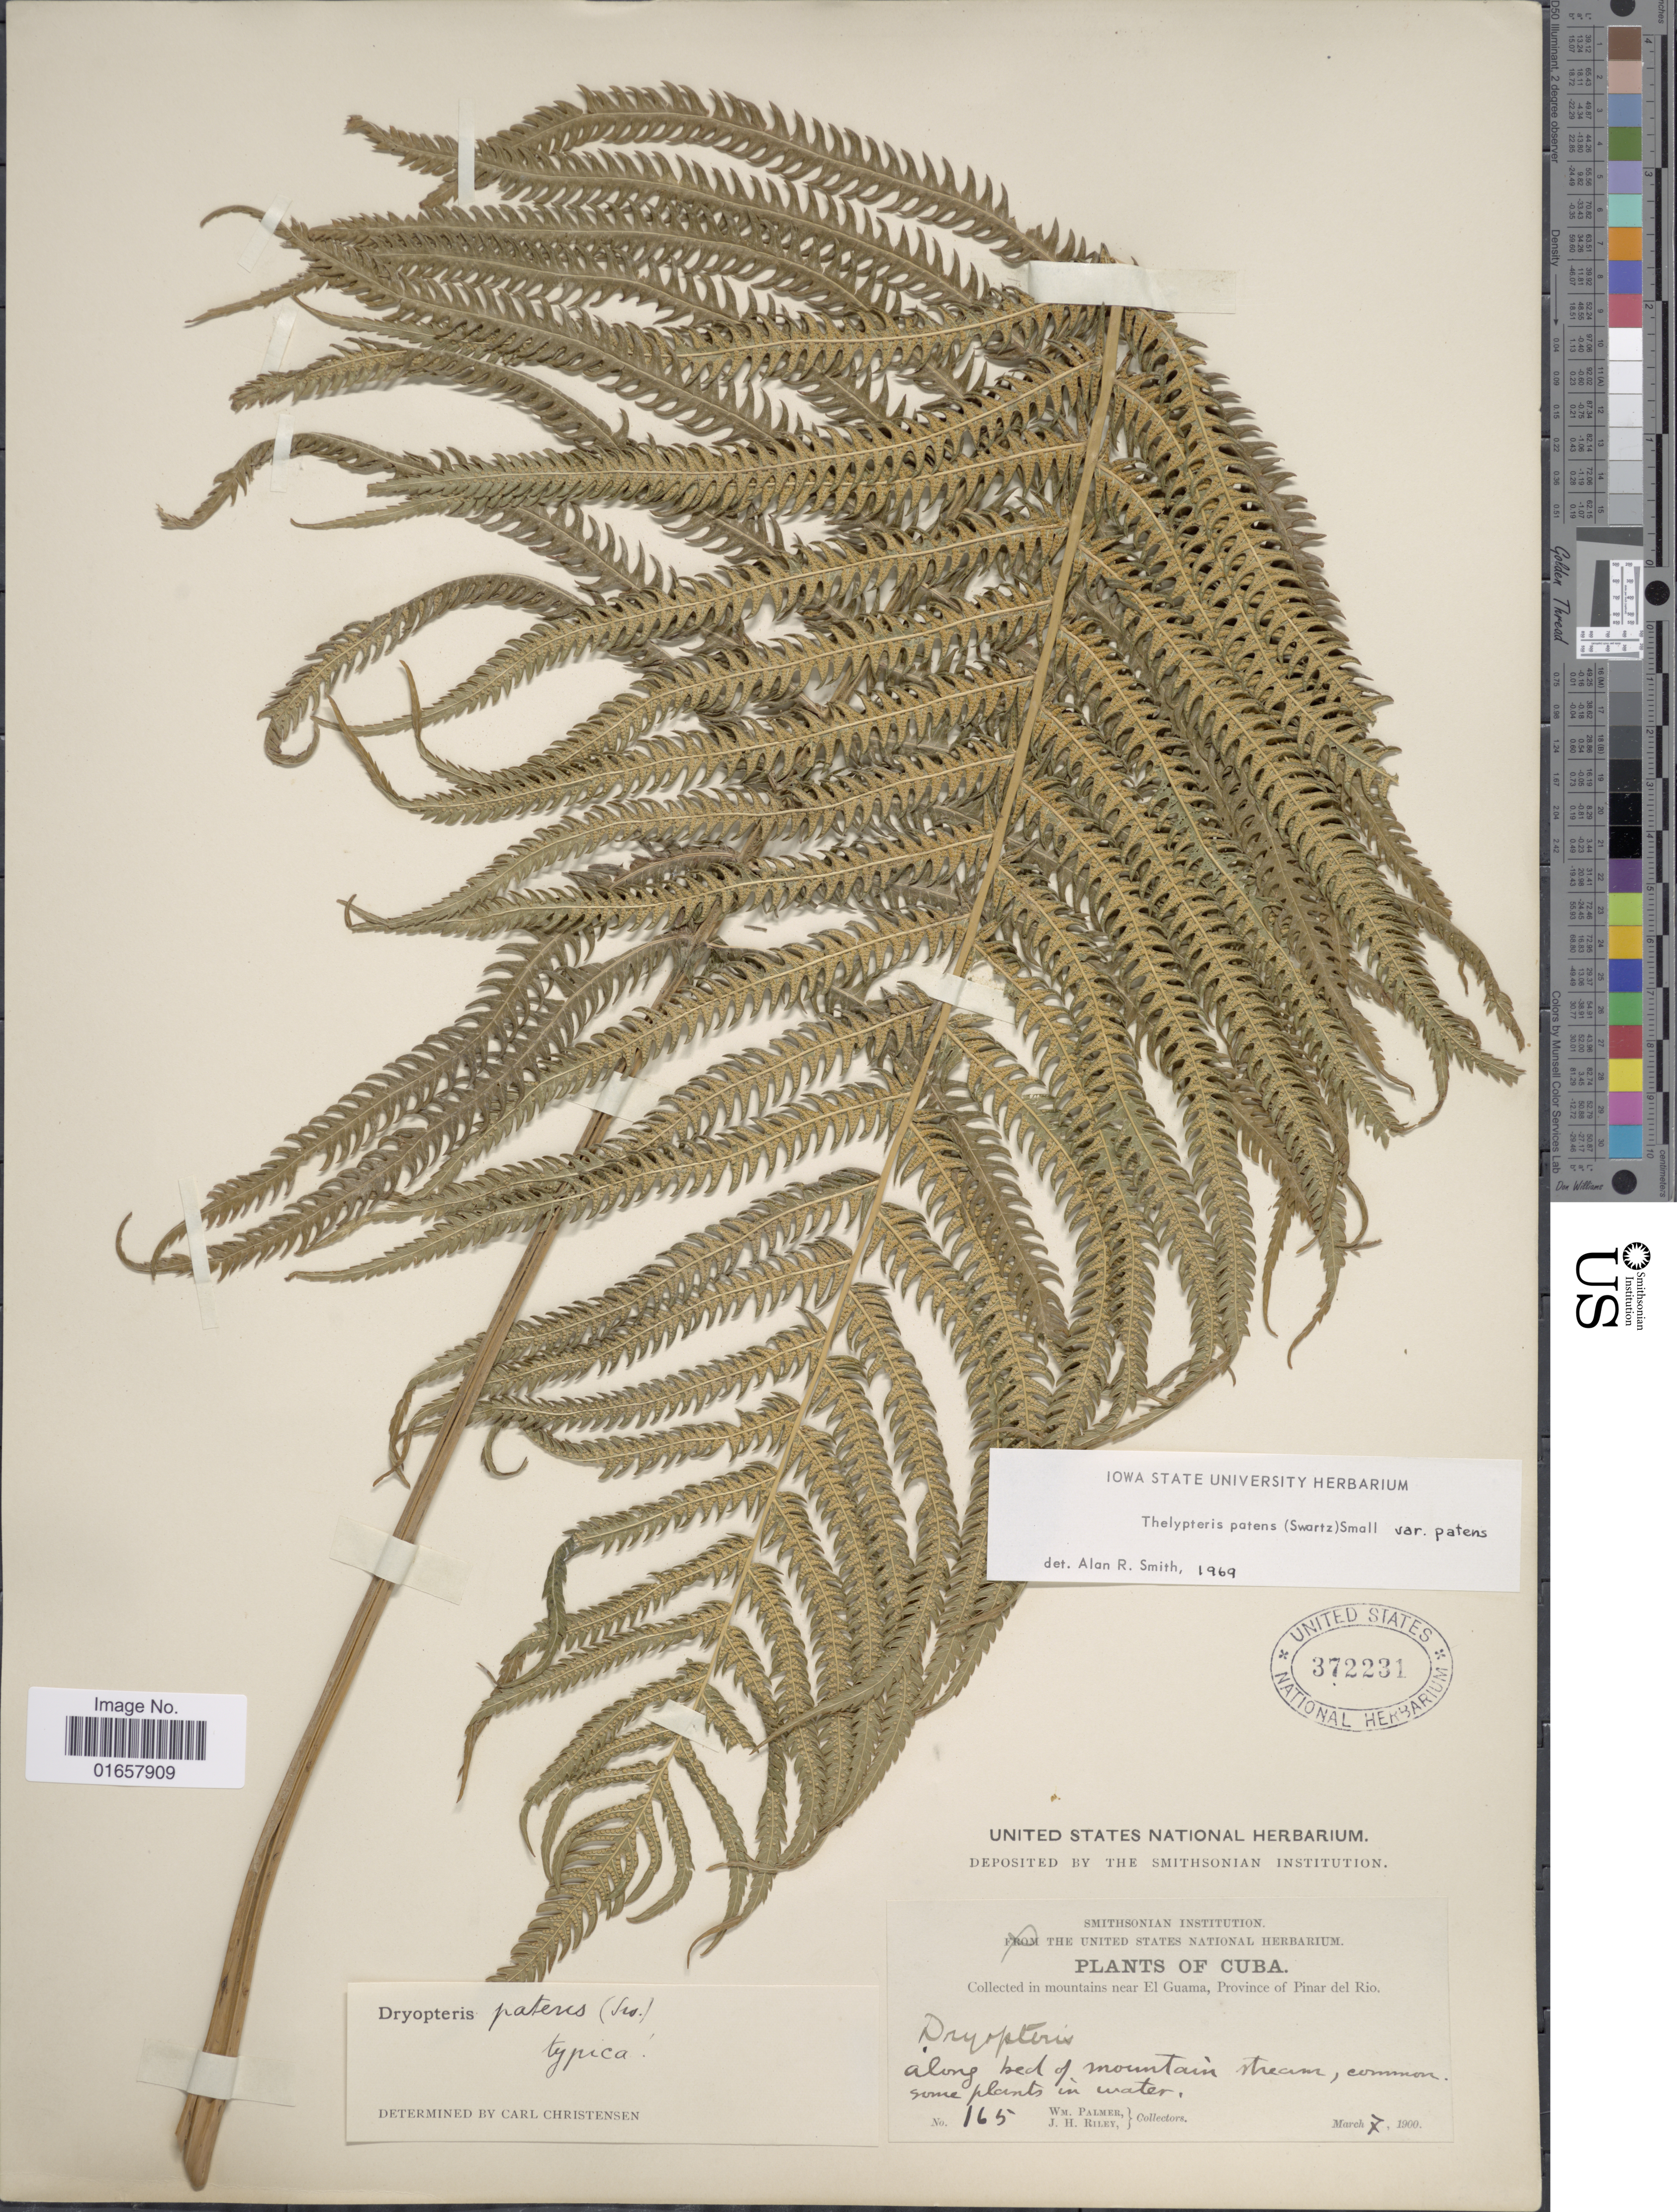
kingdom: Plantae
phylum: Tracheophyta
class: Polypodiopsida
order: Polypodiales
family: Thelypteridaceae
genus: Christella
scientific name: Christella patens var. patens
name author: (Sw.) Holttum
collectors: W. Palmer & J. H. Riley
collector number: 165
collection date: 1900-03-07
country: Cuba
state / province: Pinar del Río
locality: Cuba, in mountains near El Guama, Province of Pinar del Rio.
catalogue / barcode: US 372231